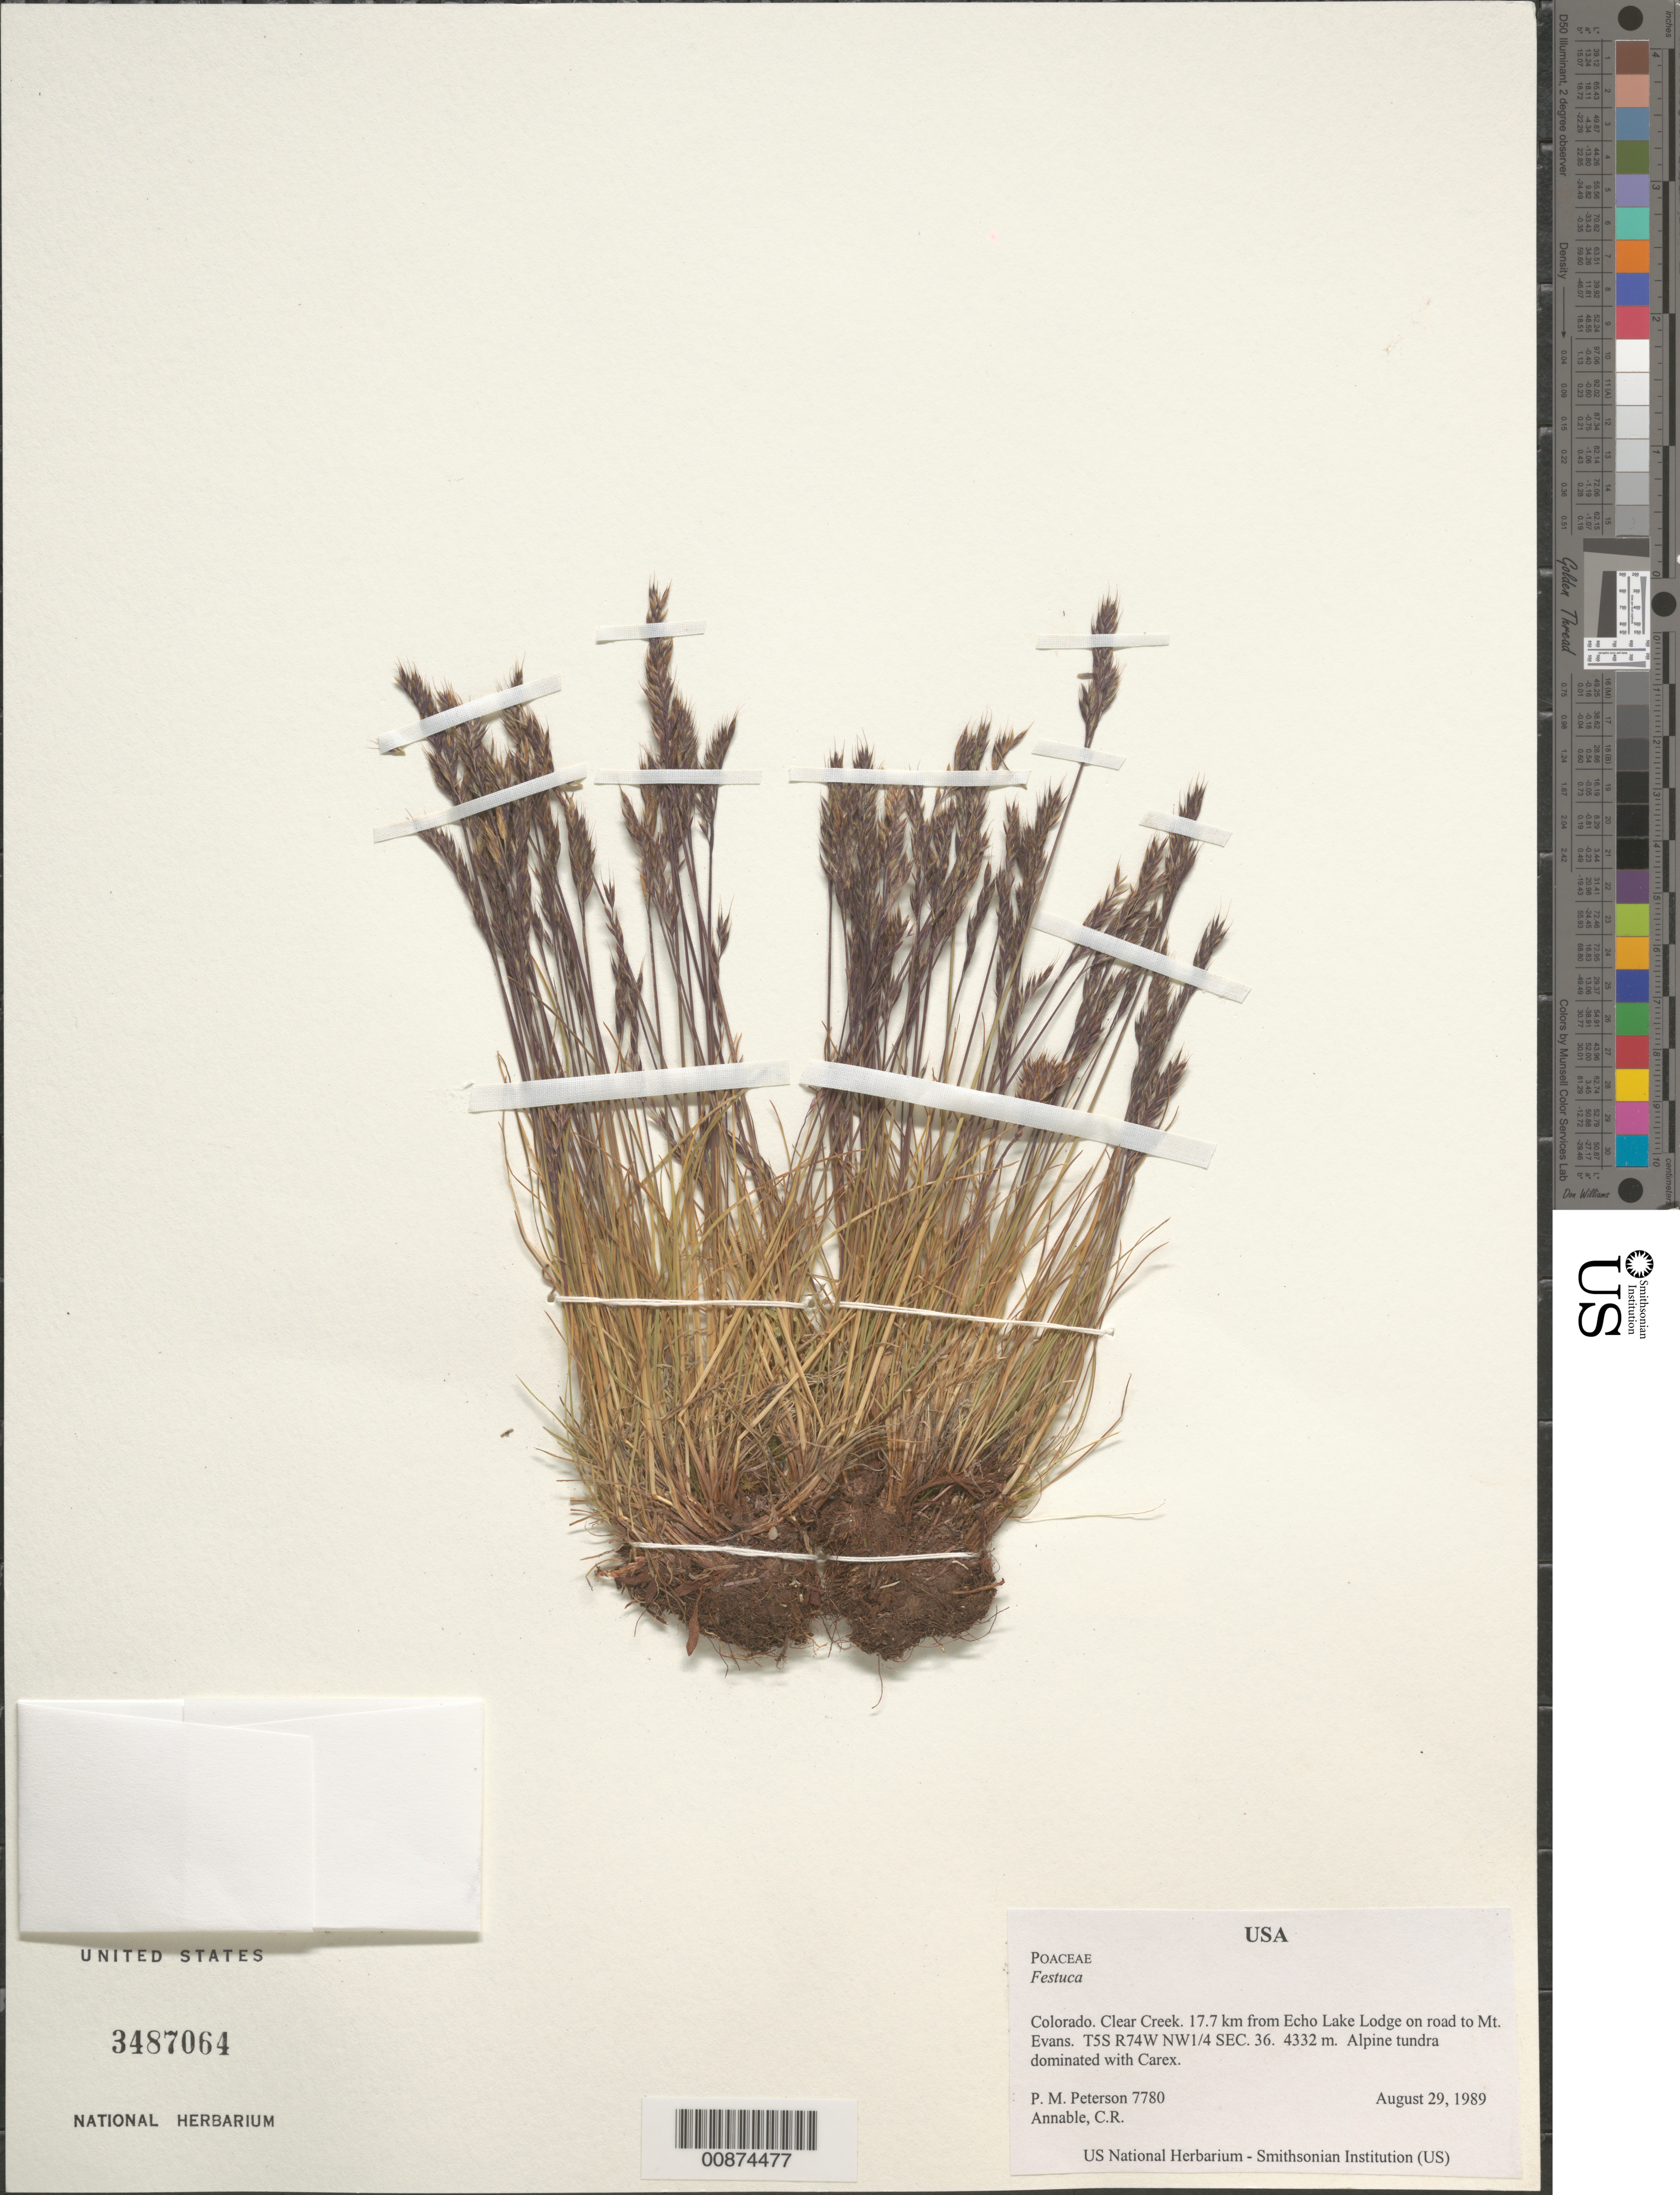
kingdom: Plantae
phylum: Tracheophyta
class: Liliopsida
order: Poales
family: Poaceae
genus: Festuca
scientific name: Festuca sp.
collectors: P. M. Peterson & C. R. Annable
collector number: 07780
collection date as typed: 29 Aug 1989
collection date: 1989-08-29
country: United States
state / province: Colorado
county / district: Clear Creek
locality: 17.7 km from Echo Lake Lodge on road to Mt. Evans. T5S R74W NW1/4 SEC. 36.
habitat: Alpine tundra dominated with Carex.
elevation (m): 4332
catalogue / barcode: US 3487064